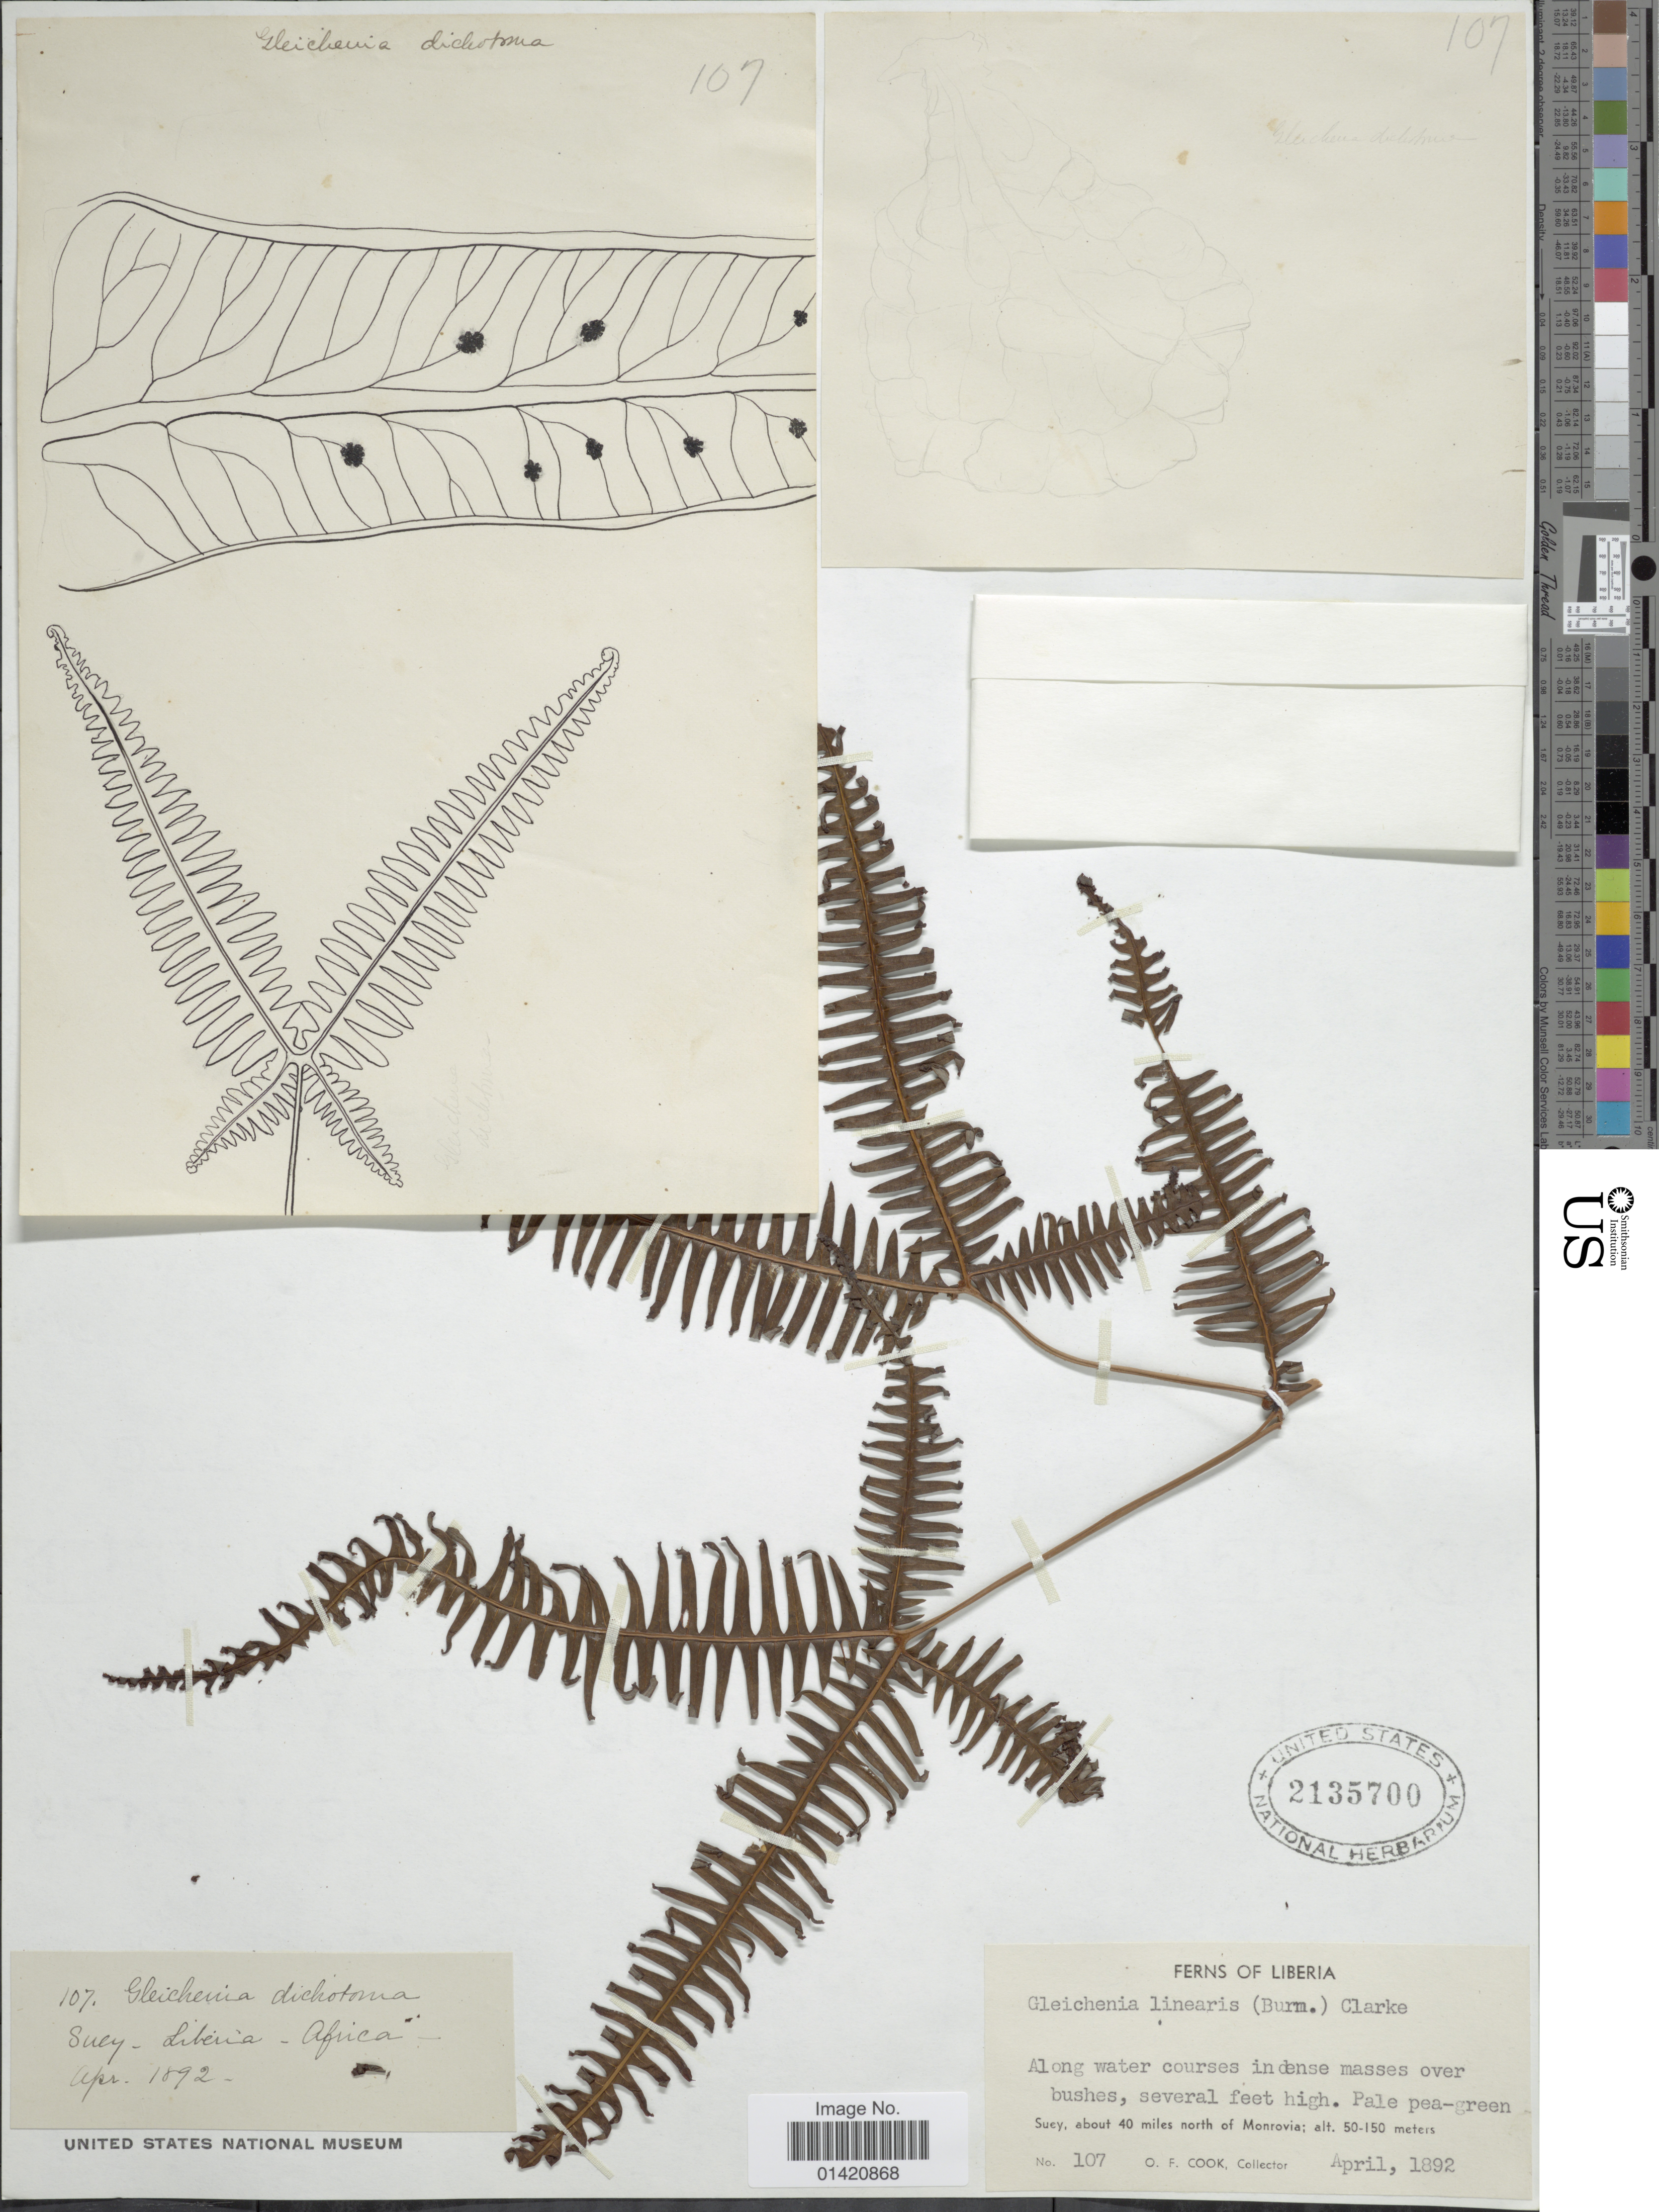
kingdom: Plantae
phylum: Tracheophyta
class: Polypodiopsida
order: Gleicheniales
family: Gleicheniaceae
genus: Dicranopteris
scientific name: Dicranopteris linearis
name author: (Burm. f.) Underw.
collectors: O. F. Cook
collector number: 107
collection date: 1892-04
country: Liberia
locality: Suey, about 40 miles north of Monrovia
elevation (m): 50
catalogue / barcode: US 2135700